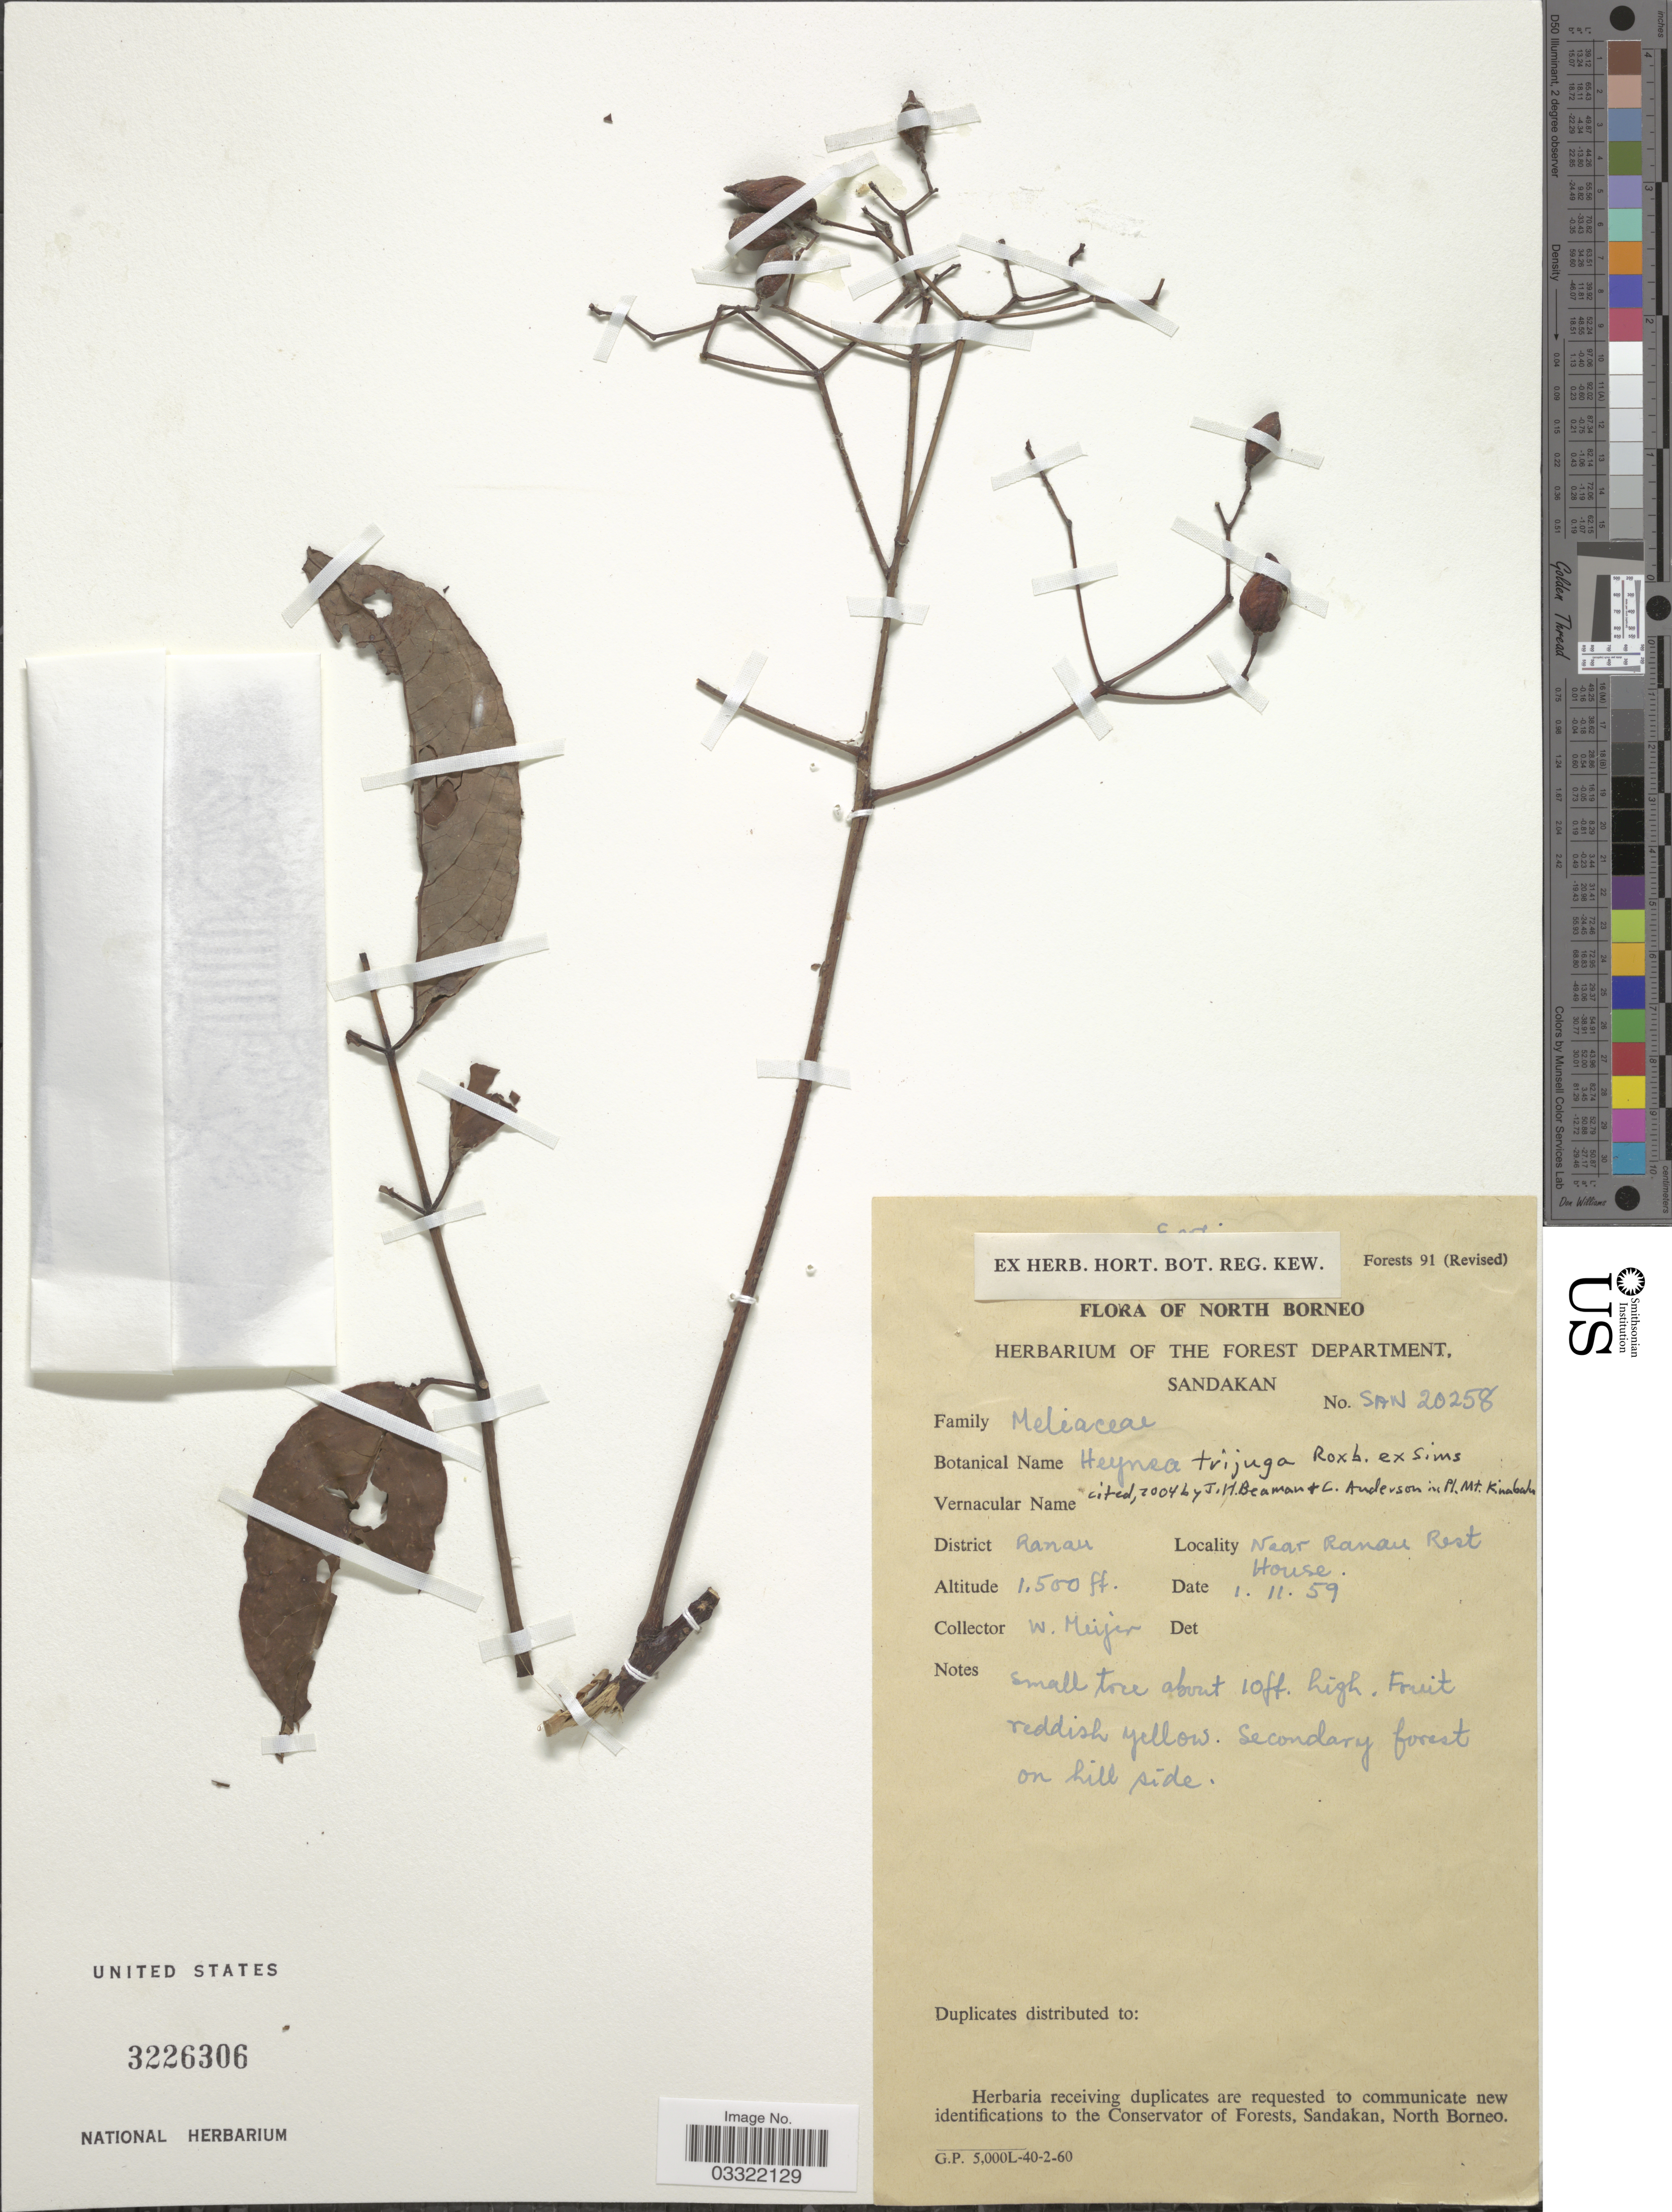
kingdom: Plantae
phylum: Tracheophyta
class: Magnoliopsida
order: Sapindales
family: Meliaceae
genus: Heynea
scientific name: Heynea trijuga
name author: Roxb.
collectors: W. Meijer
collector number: SAN20258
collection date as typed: Transcribed d/m/y: 1/11/59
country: Malaysia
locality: North Borneo. District Ranau. Near Ranau Rest House.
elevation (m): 457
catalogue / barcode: US 3226306